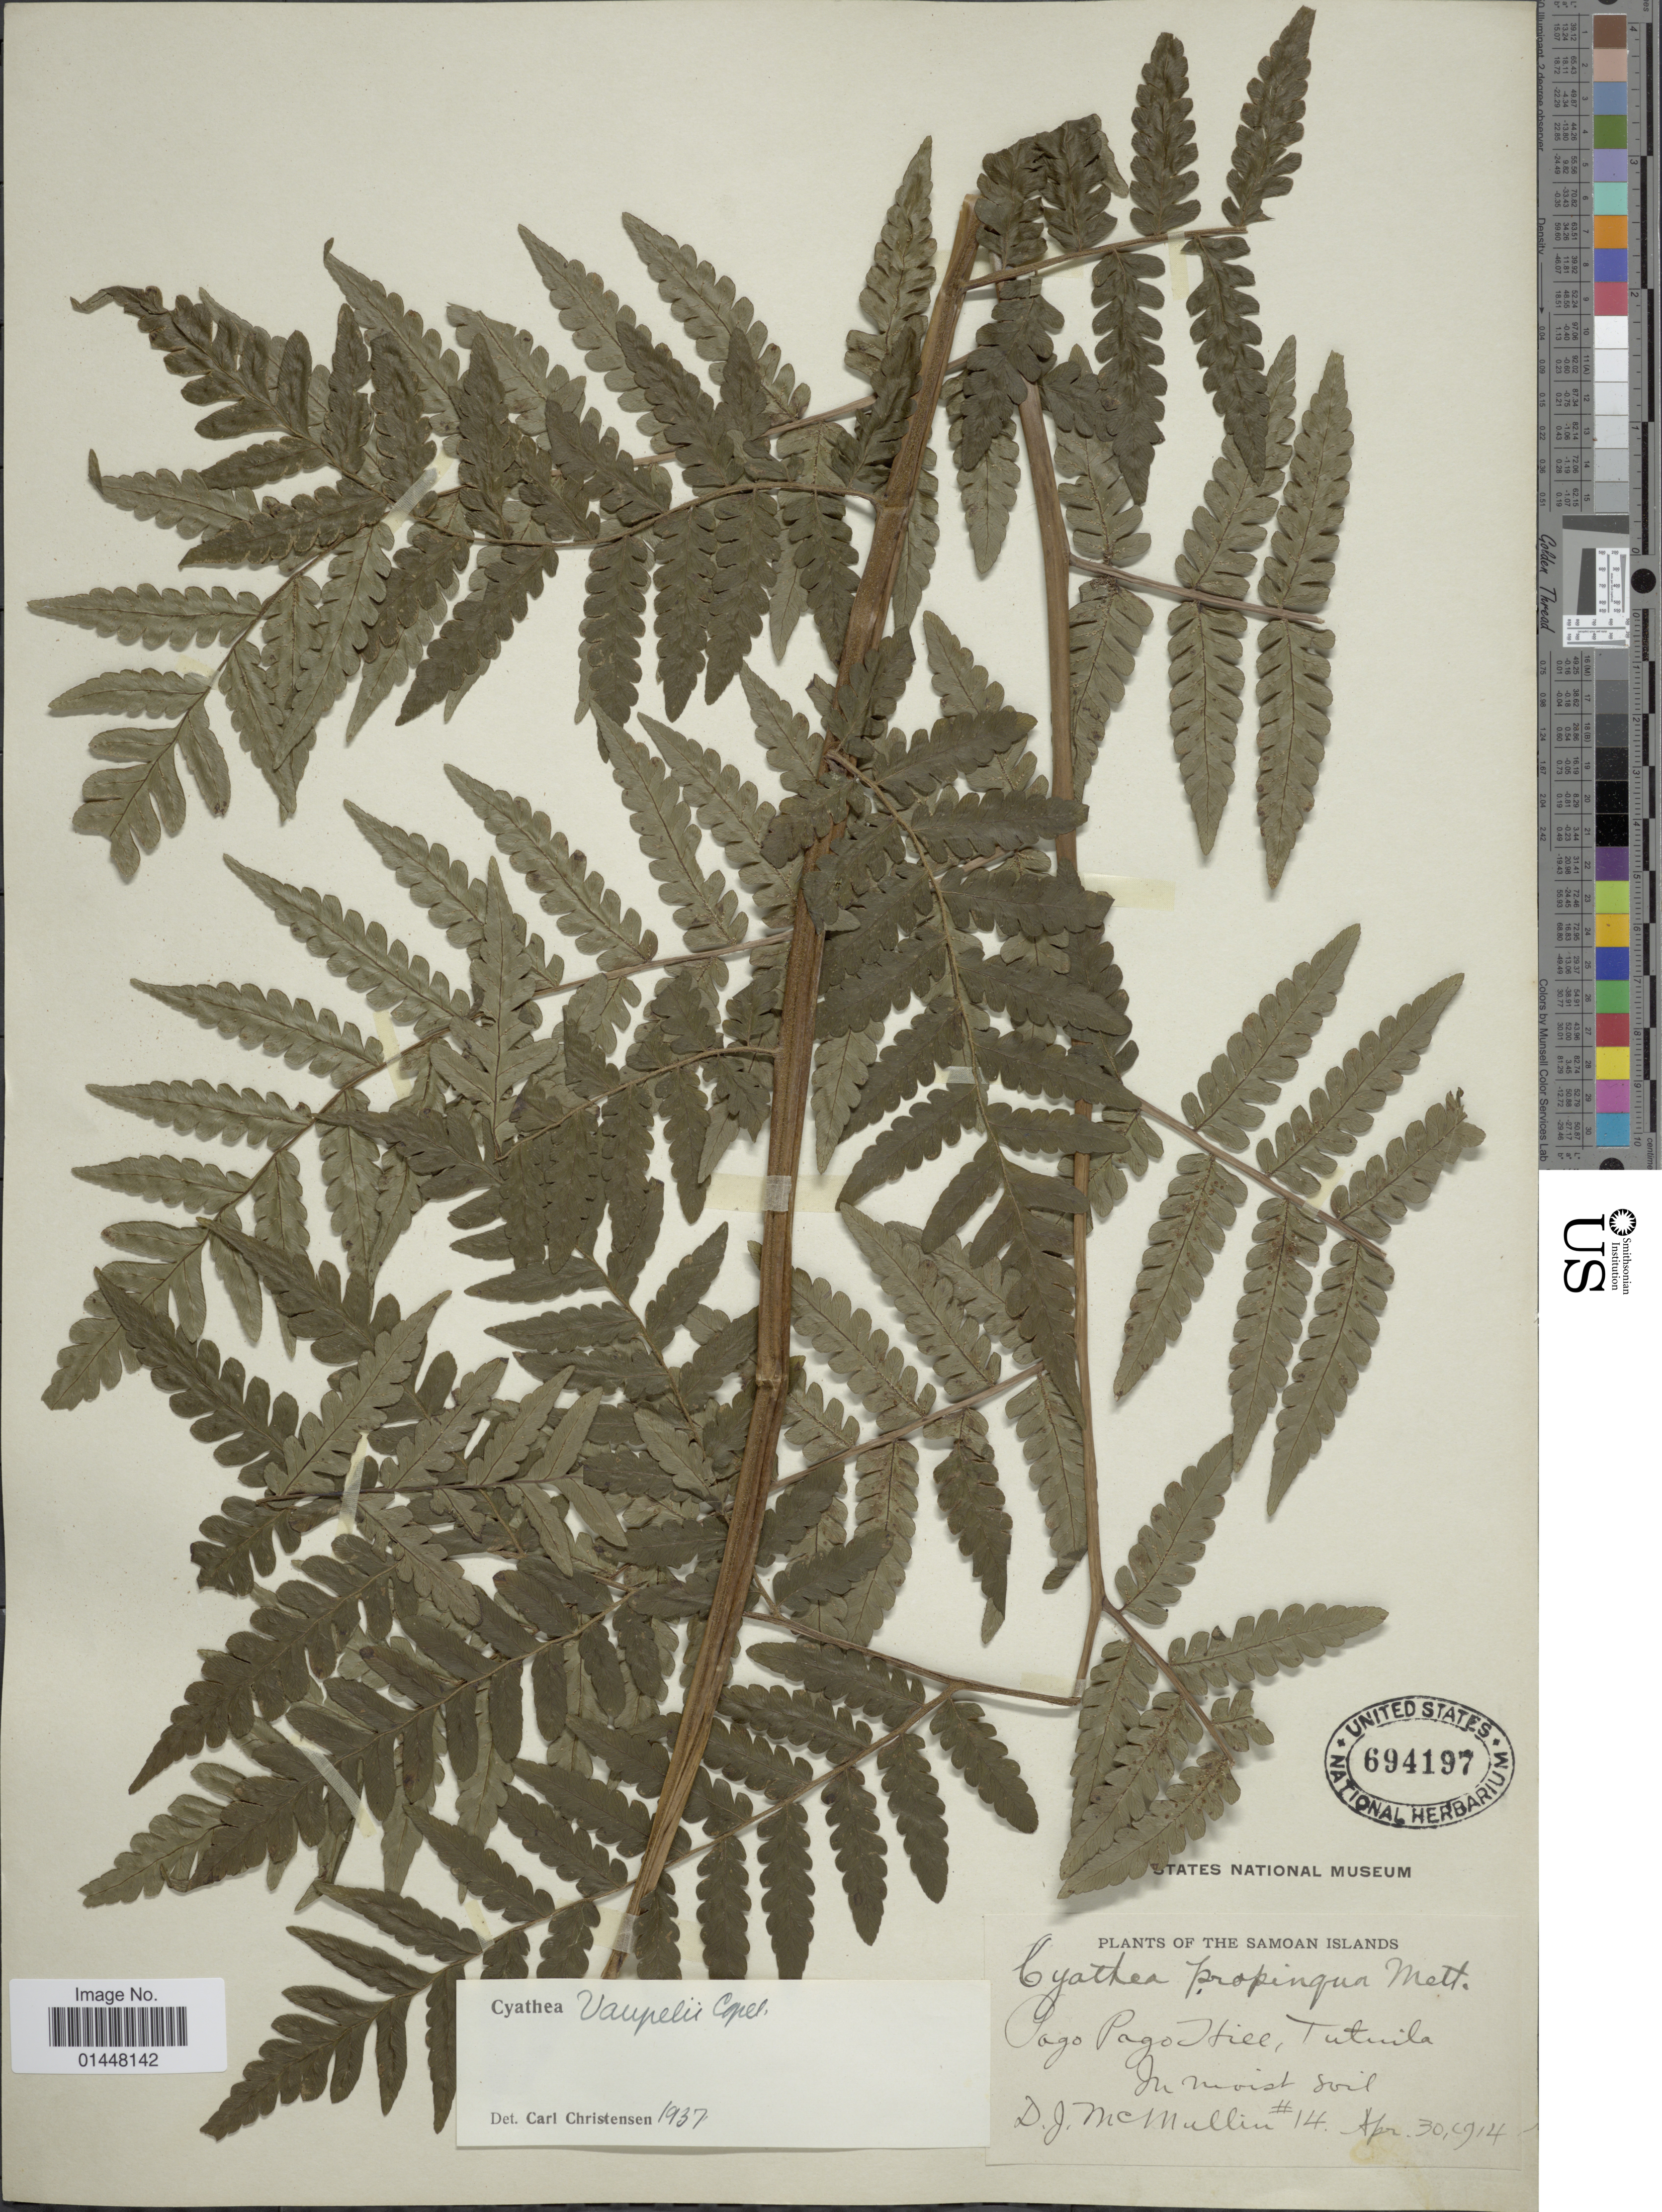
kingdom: Plantae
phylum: Tracheophyta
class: Polypodiopsida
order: Cyatheales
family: Cyatheaceae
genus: Sphaeropteris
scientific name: Sphaeropteris vaupellii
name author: (Copel.)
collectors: D. McMullin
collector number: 14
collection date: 1914-04-30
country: American Samoa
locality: Pago Pago Hill, Tutuila. In moist soil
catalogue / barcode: US 694197